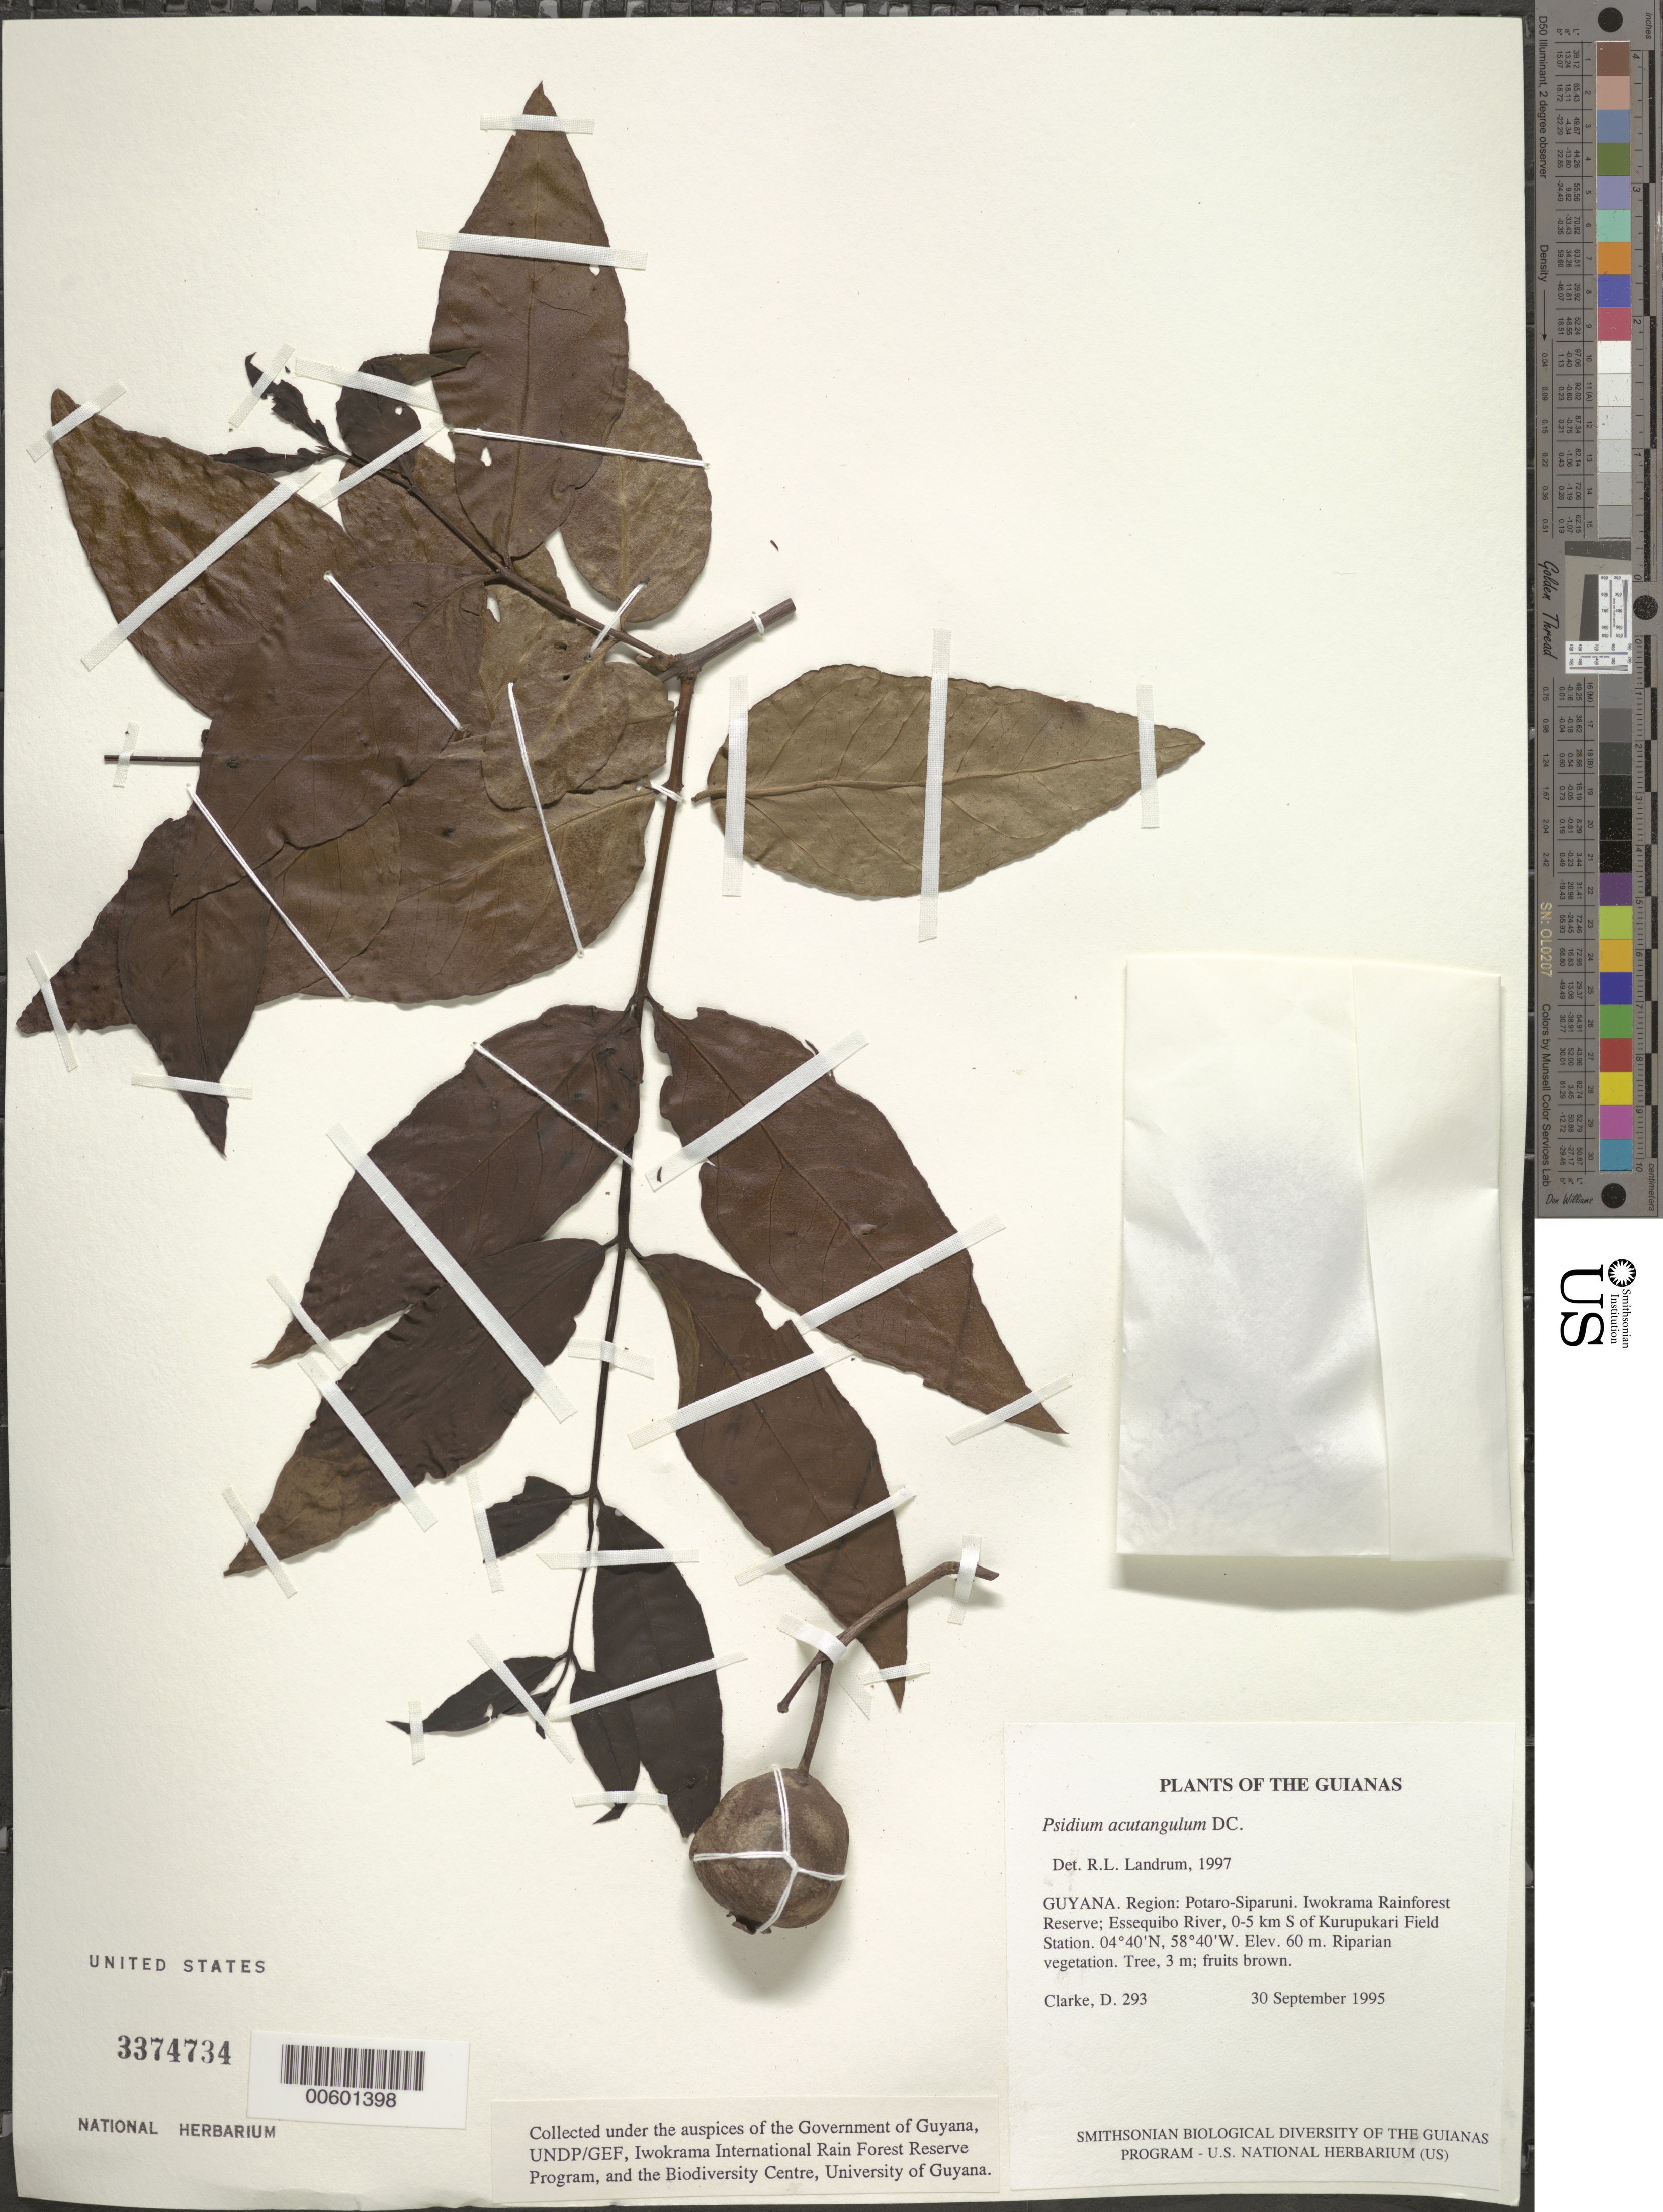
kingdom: Plantae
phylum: Tracheophyta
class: Magnoliopsida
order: Myrtales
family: Myrtaceae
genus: Psidium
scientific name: Psidium acutangulum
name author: (DC.) DC.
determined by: Landrum, L. R.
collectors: H. D. Clarke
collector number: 293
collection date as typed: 30 September 1995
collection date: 1995-09-30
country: Guyana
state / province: Potaro-Siparuni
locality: Iwokrama Rainforest Reserve; Essequibo River, 0-5 km S of Kurupukari Field Station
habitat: Riparian vegetation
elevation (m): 60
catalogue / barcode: US 3374734